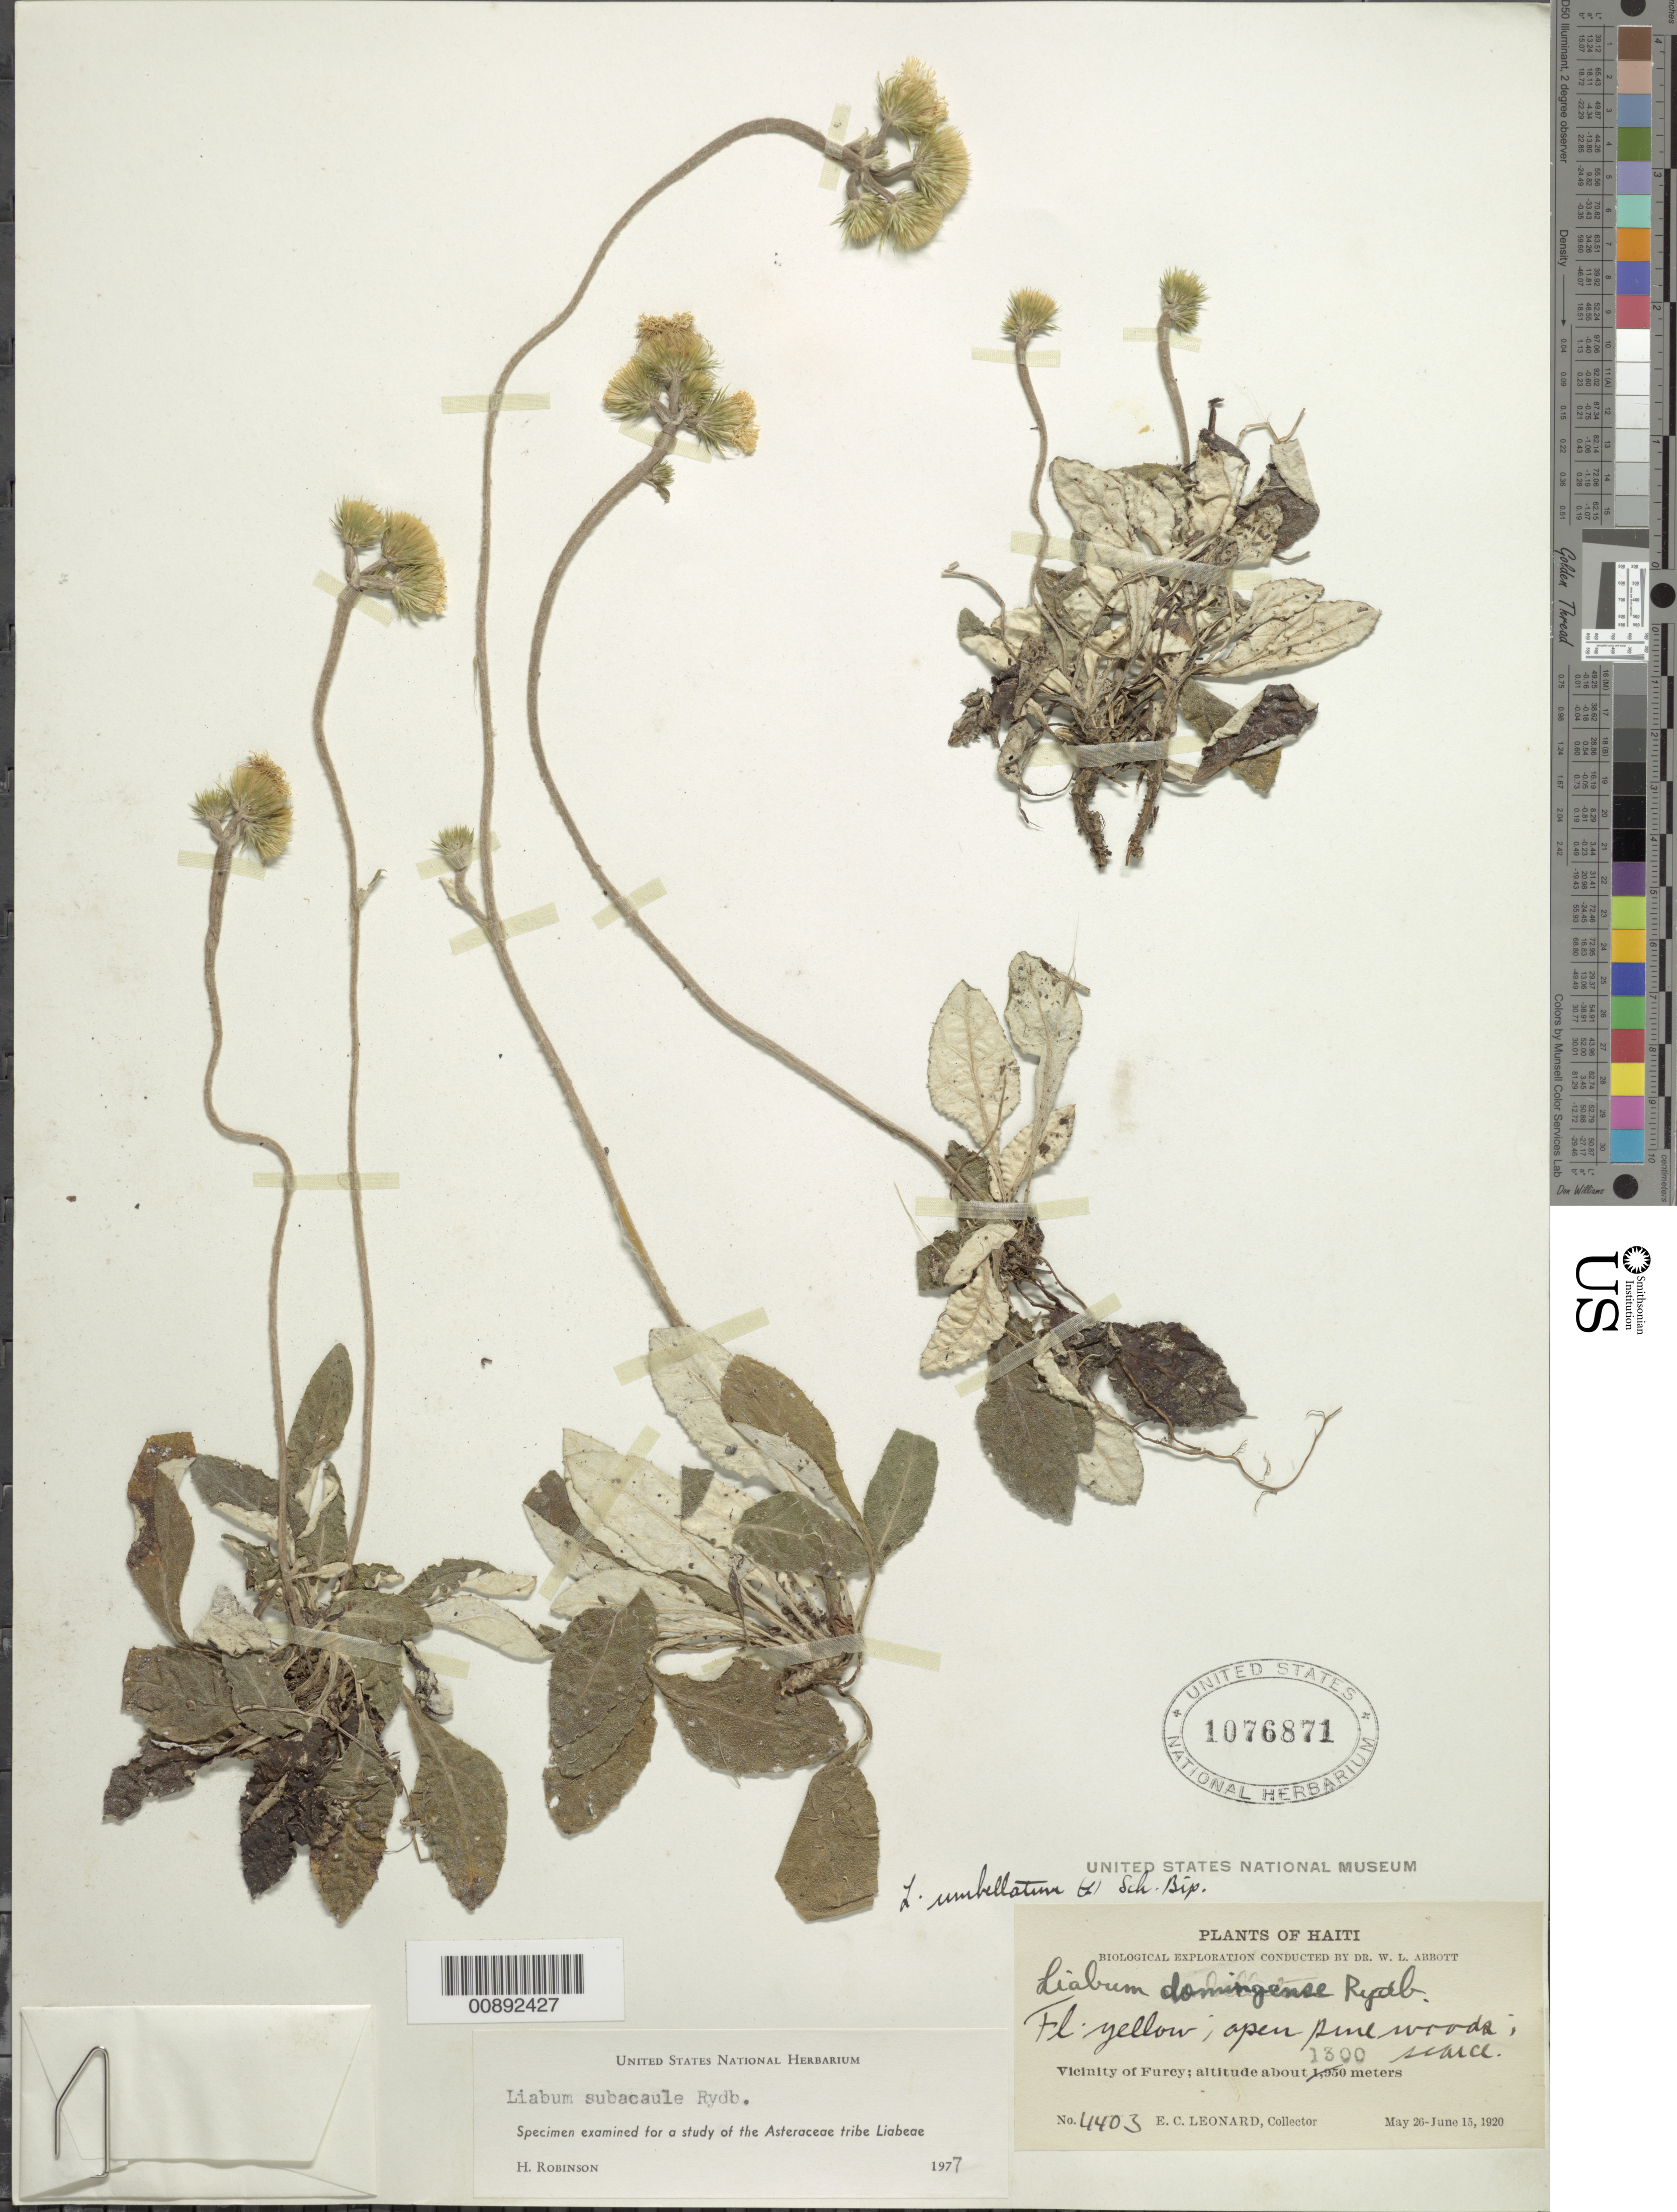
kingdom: Plantae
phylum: Tracheophyta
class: Magnoliopsida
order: Asterales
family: Asteraceae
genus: Liabum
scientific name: Liabum subacaule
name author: Rydb.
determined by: Robinson, Harold E., (US)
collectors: E. C. Leonard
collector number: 4403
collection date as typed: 26 May 1920 to 15 June 1920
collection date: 1920-05-26/1920-06-15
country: Haiti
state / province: De L'ouest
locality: Furcy vicinity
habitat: Open pine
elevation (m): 1300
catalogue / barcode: US 1076871